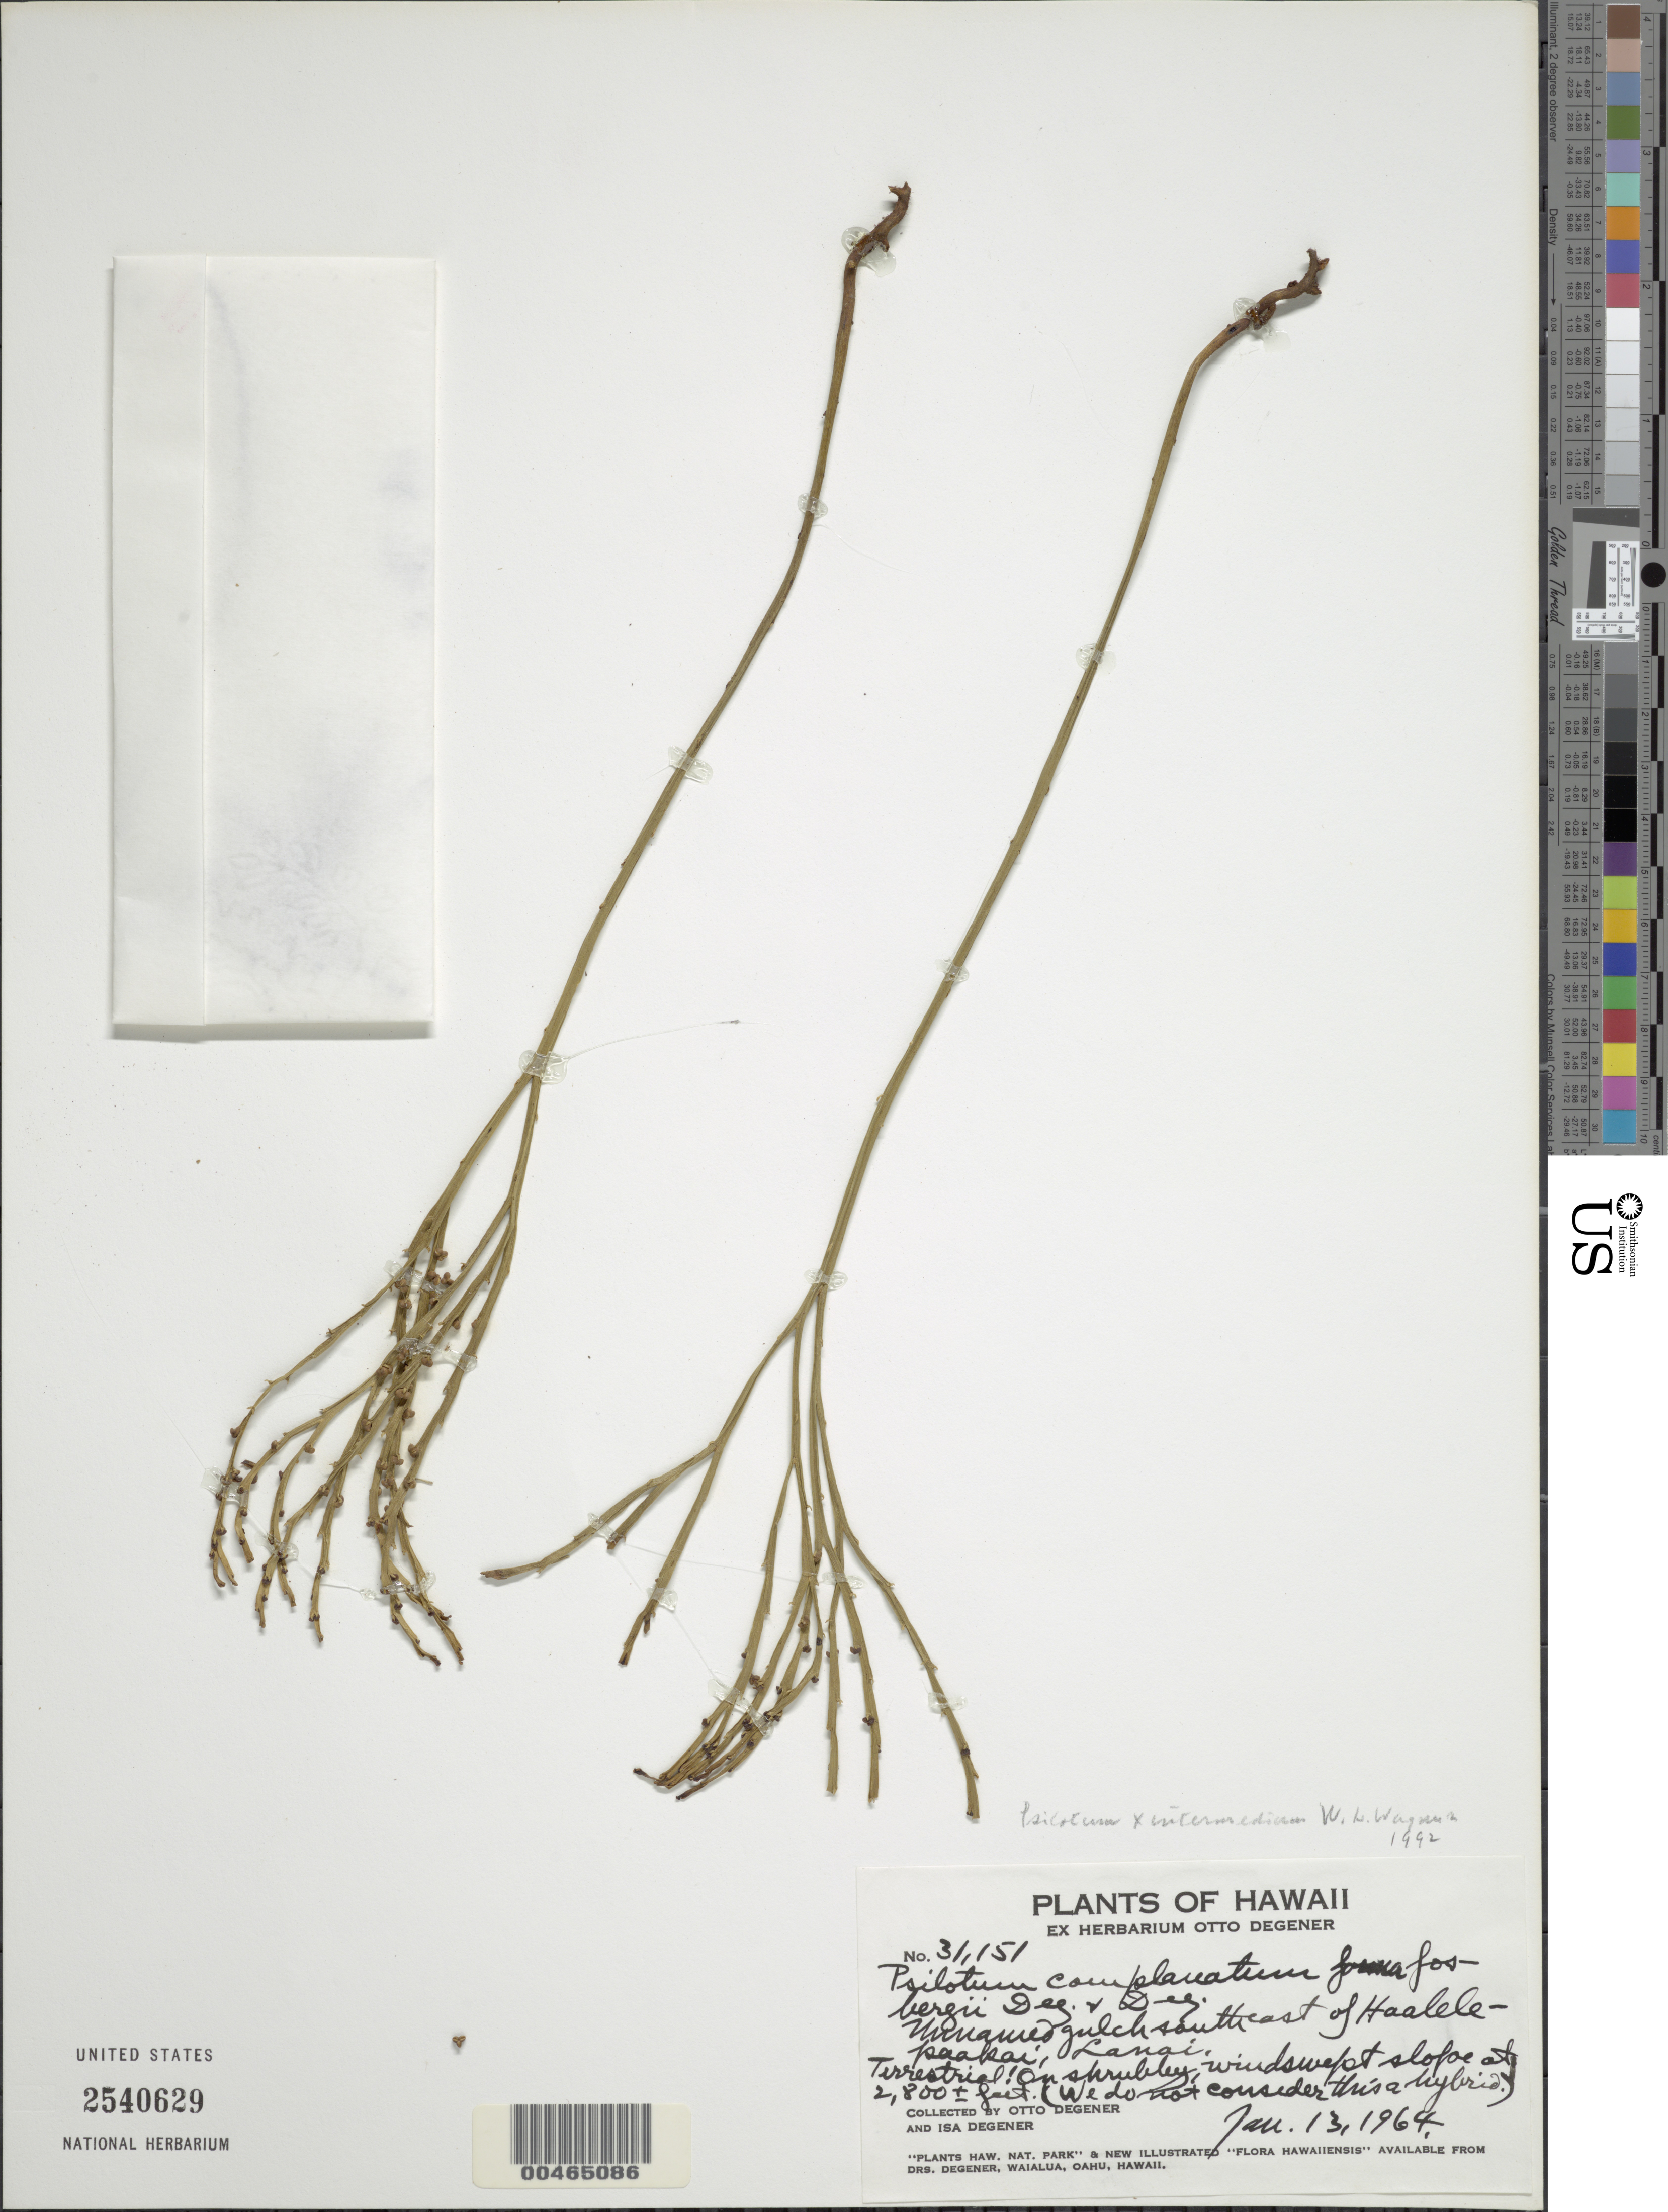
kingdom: Plantae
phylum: Tracheophyta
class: Polypodiopsida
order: Psilotales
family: Psilotaceae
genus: Psilotum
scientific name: Psilotum x intermedium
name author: W.H. Wagner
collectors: O. Degener & I. Degener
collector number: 31151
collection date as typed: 13 Jan 1964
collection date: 1964-01-13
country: United States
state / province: Hawaii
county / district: Maui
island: Lana'i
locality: Unnamed gulch SE of Haalelepaakai, Lanai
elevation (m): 853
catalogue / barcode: US 2540629